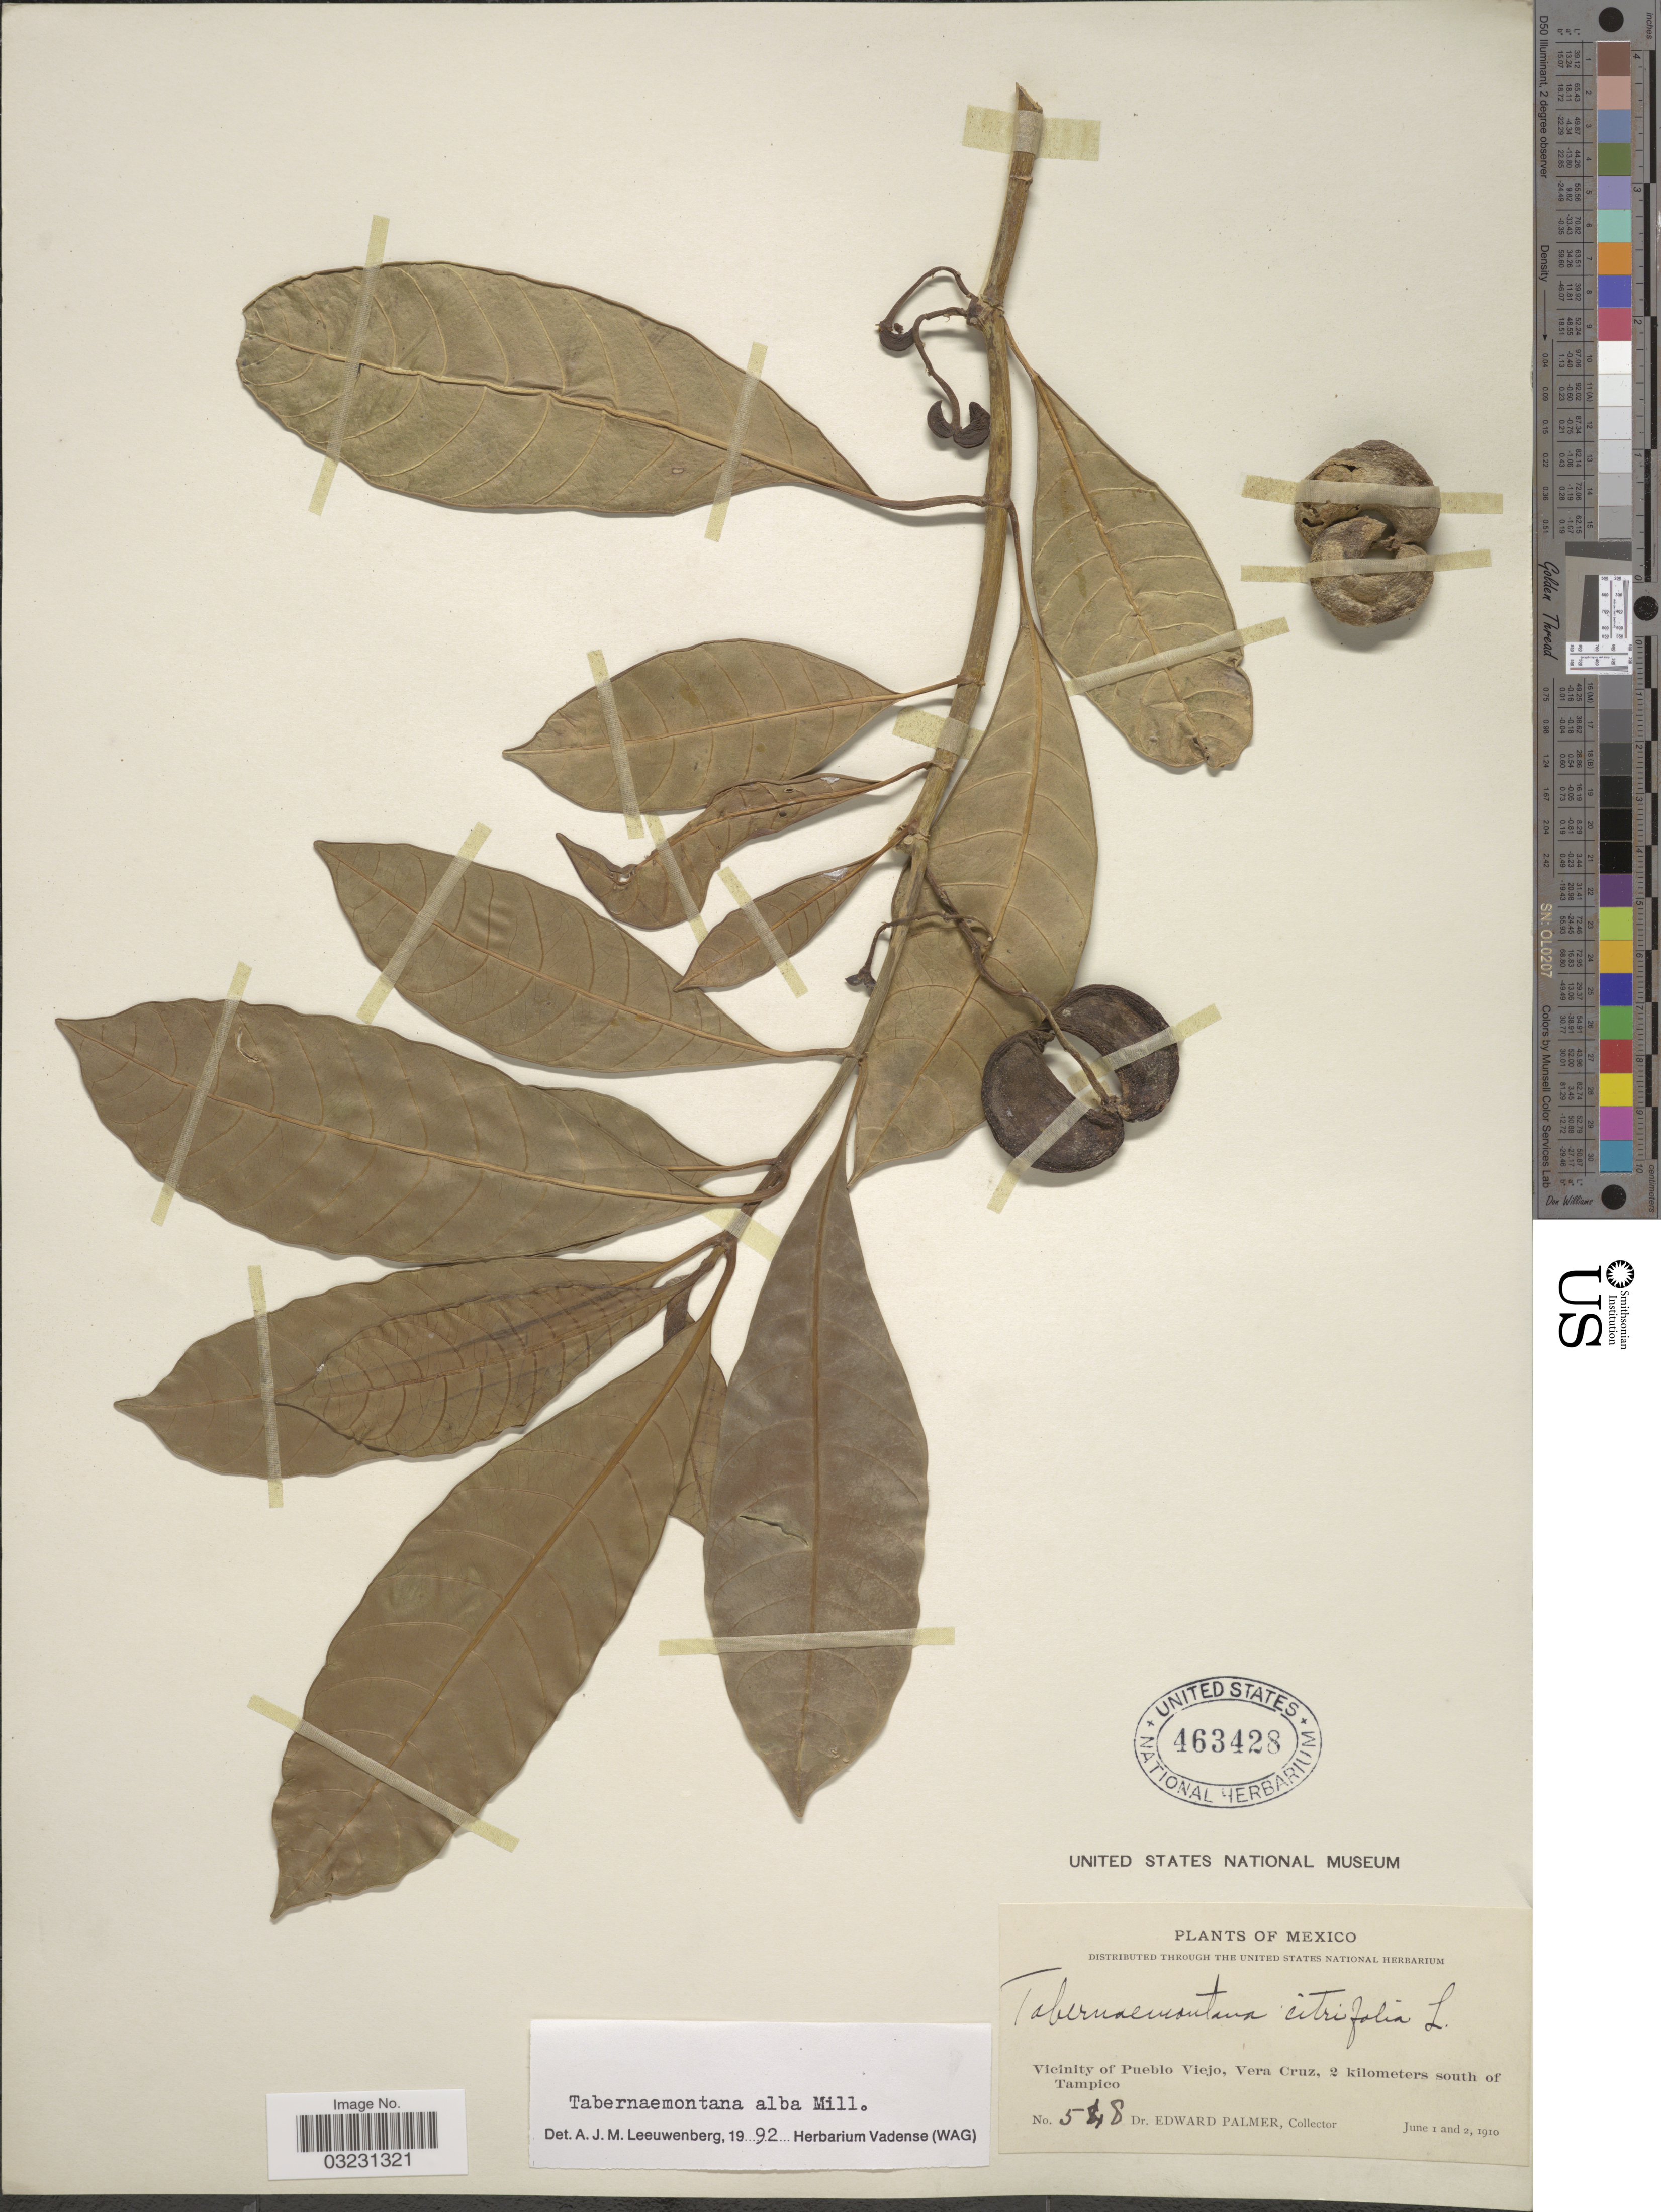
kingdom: Plantae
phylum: Tracheophyta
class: Magnoliopsida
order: Gentianales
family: Apocynaceae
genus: Tabernaemontana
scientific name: Tabernaemontana alba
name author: Mill.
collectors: E. Palmer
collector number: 548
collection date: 1910-06-01/1910-06-02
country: Mexico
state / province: Veracruz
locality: Vicinity of Pueblo Viejo, Vera Cruz, 2 kilometers south of Tampico.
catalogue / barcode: US 463428